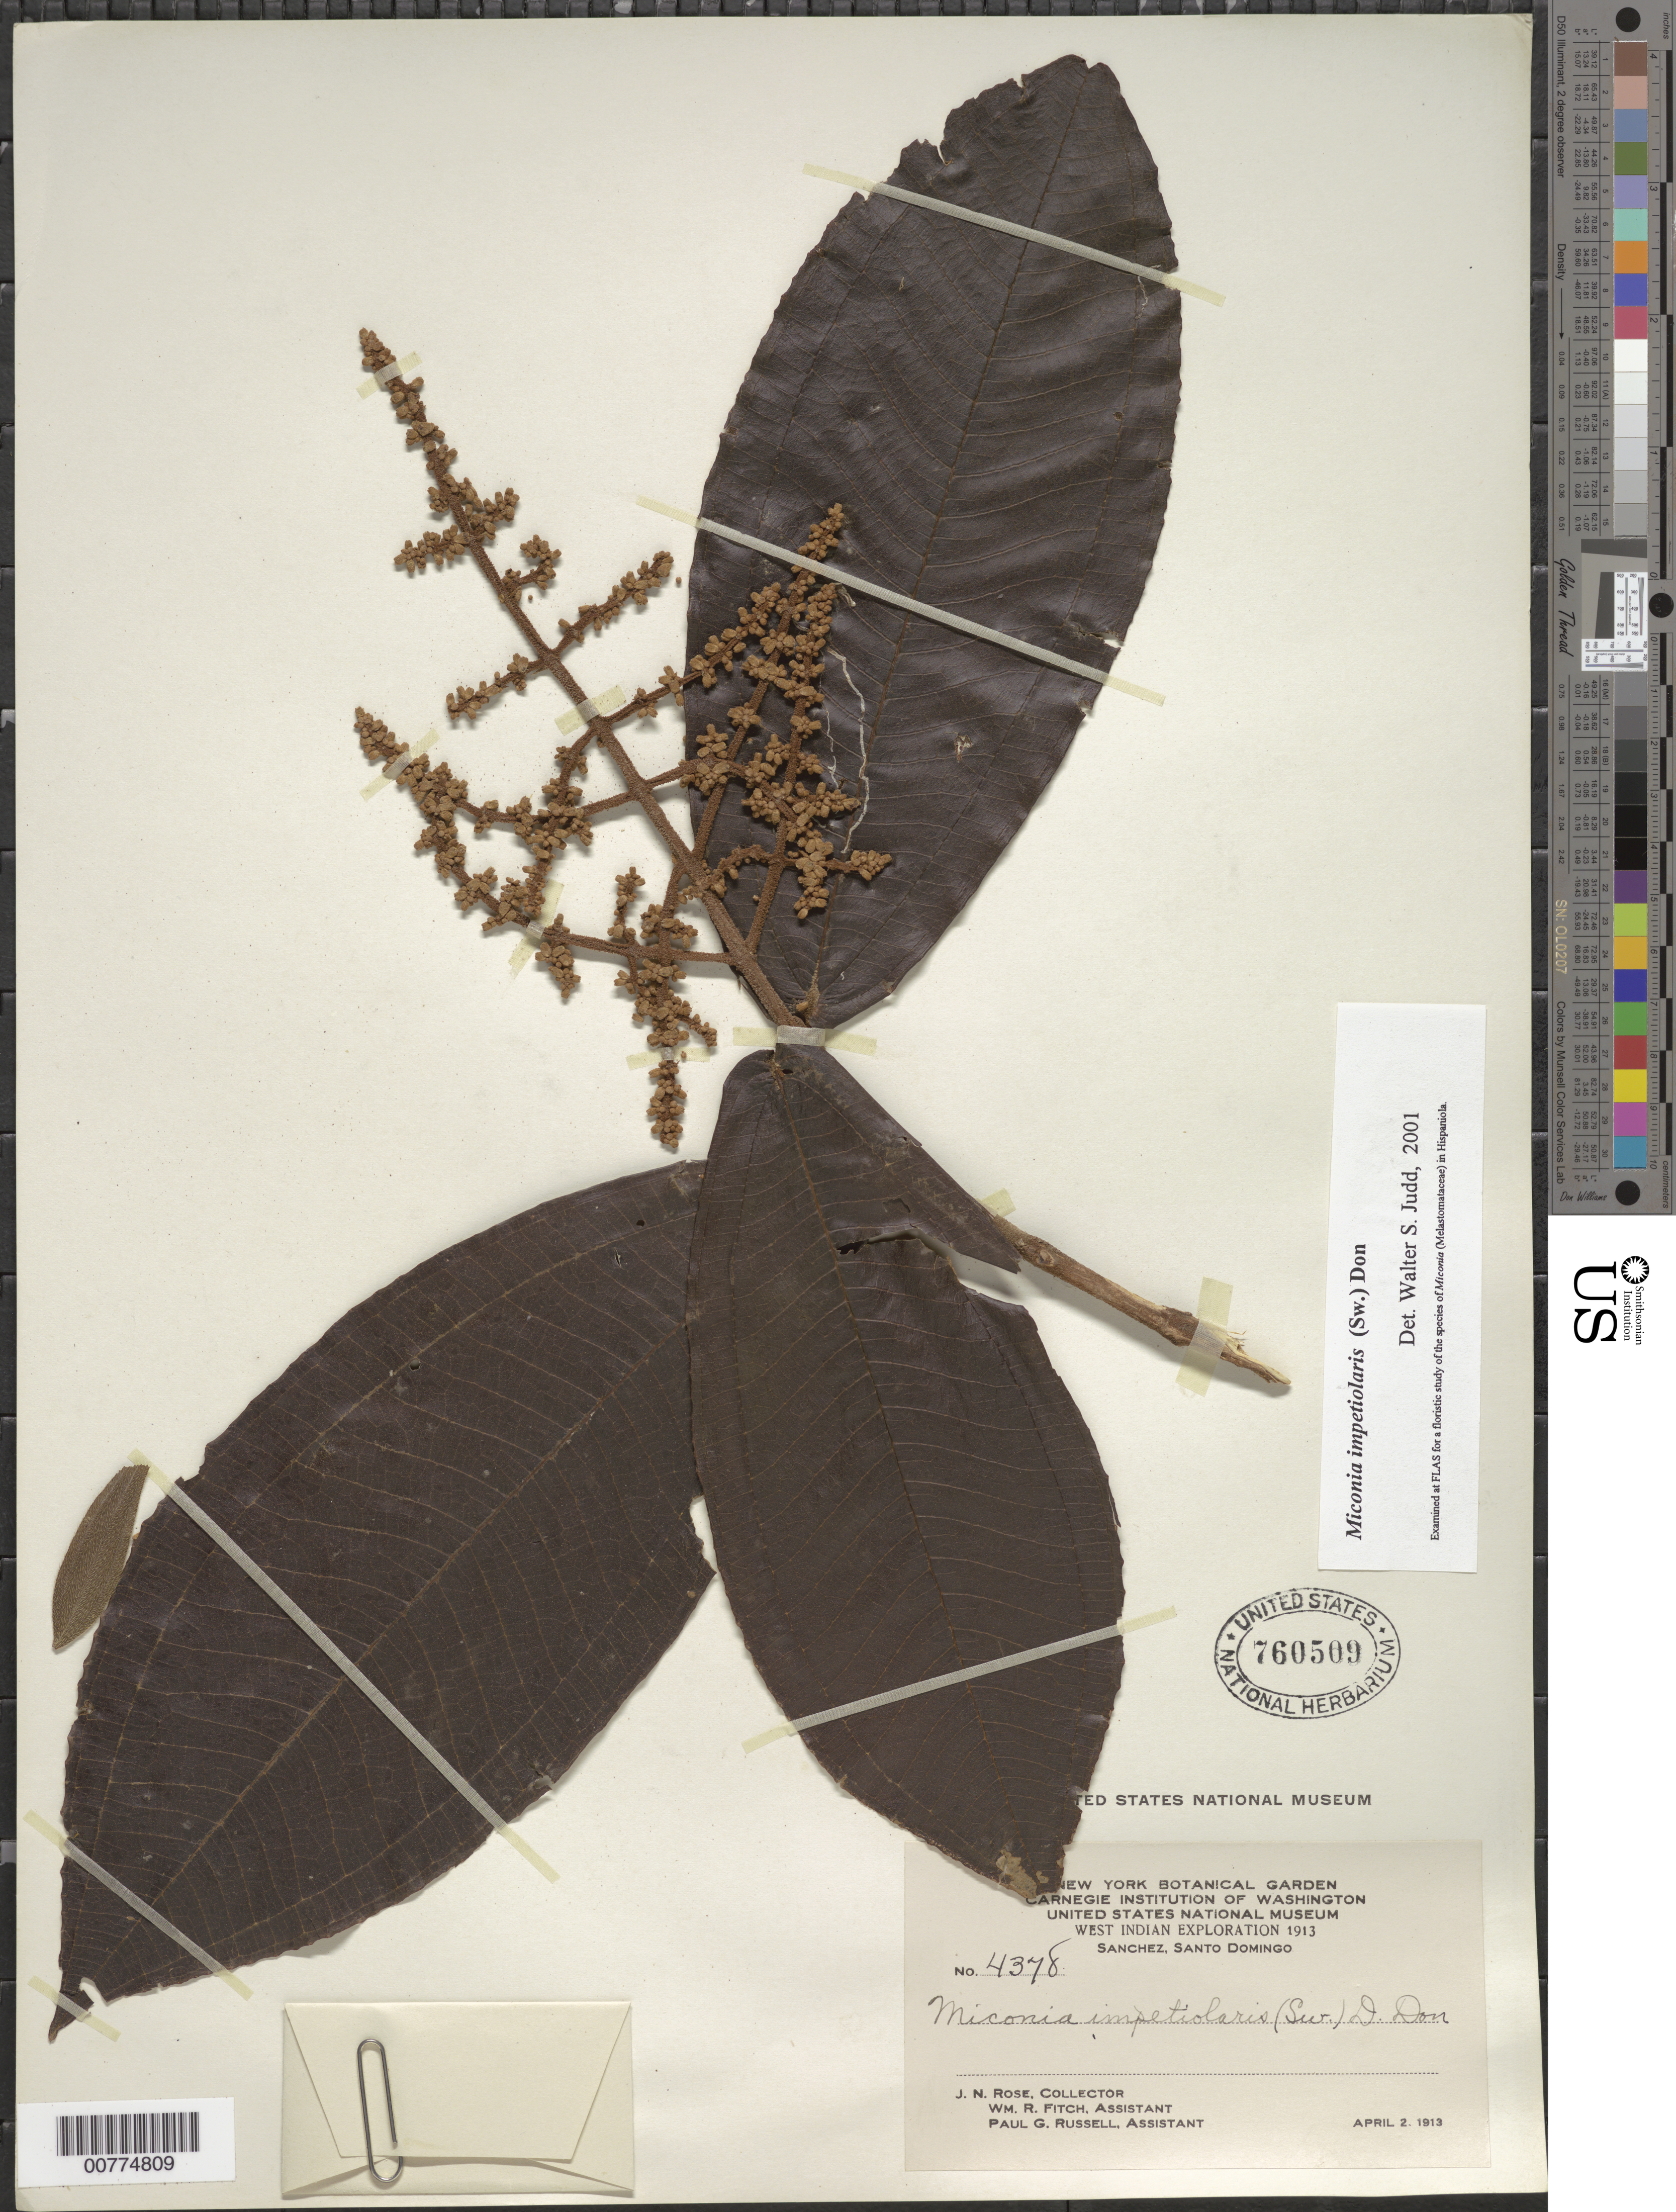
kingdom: Plantae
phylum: Tracheophyta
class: Magnoliopsida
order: Myrtales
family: Melastomataceae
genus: Miconia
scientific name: Miconia impetiolaris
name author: (Sw.) D. Don ex DC.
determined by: Judd, Walter S.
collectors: J. N. Rose, W. R. Fitch & P. G. Russell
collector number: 4378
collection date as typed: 02 Apr 1913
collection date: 1913-04-02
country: Dominican Republic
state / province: Sanchez Ramirez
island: Hispaniola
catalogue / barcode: US 760509